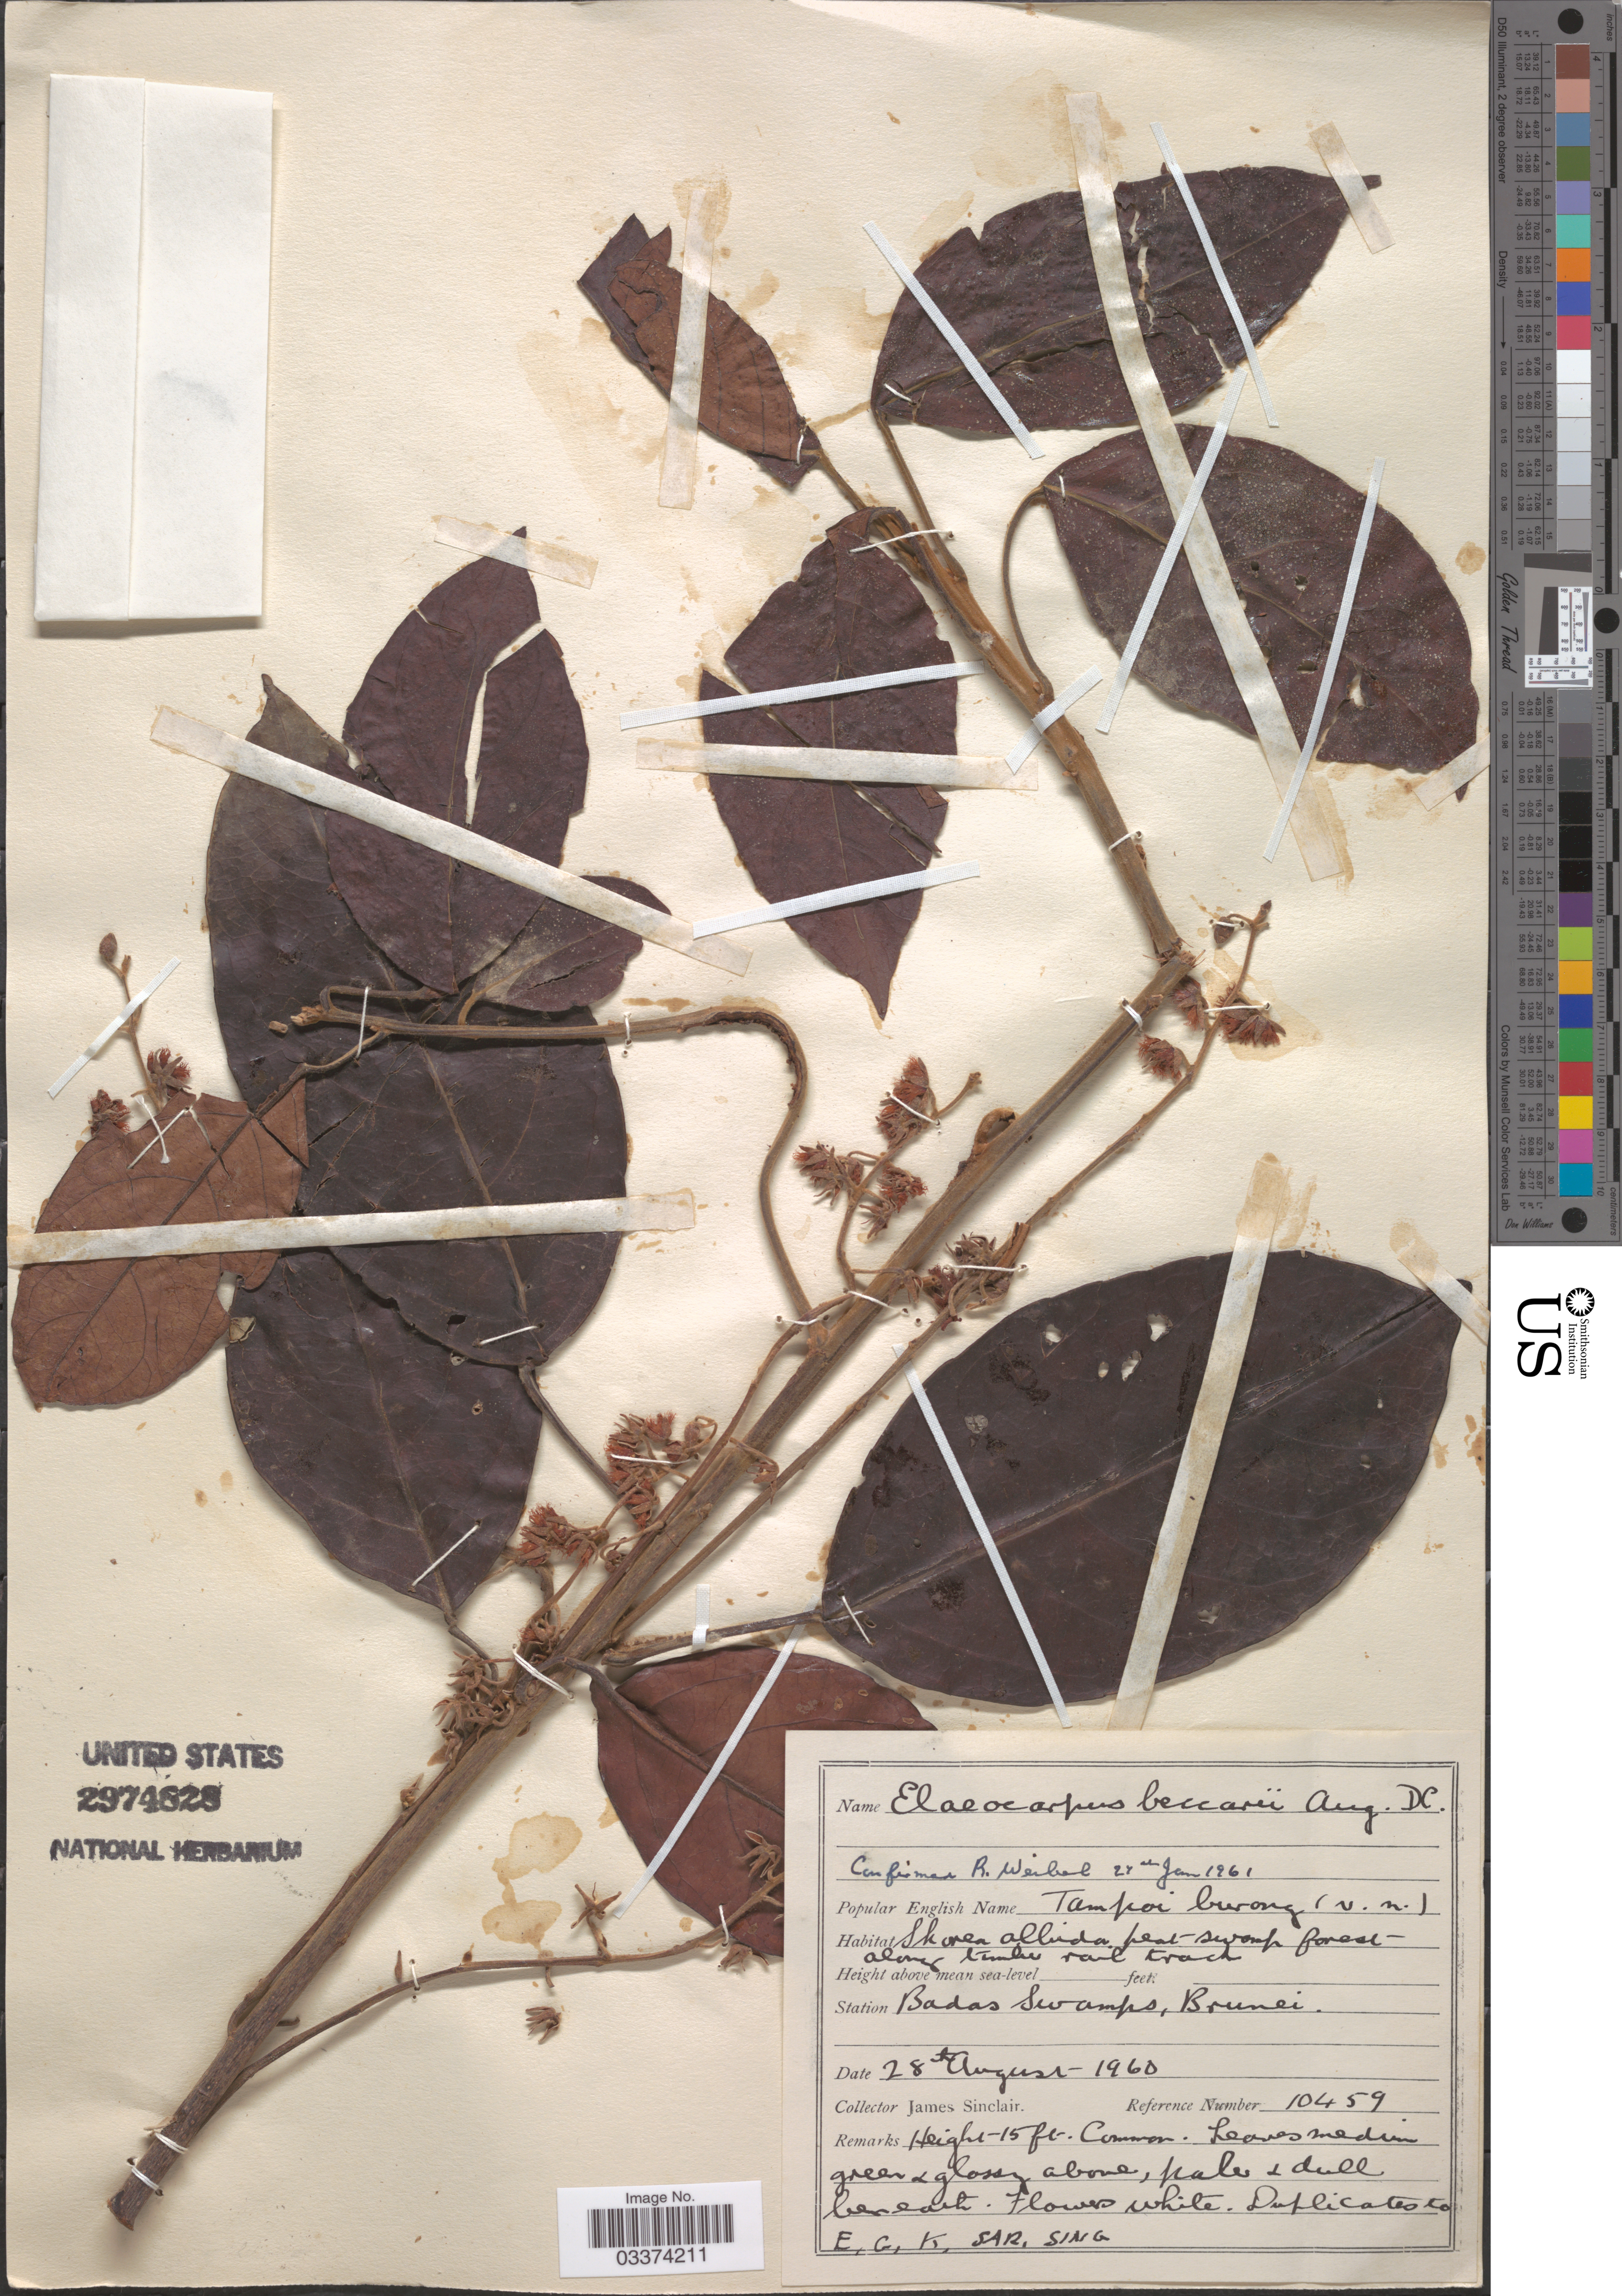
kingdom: Plantae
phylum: Tracheophyta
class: Magnoliopsida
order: Oxalidales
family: Elaeocarpaceae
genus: Elaeocarpus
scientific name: Elaeocarpus beccarii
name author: DC.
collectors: J. Sinclair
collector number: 10459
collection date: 1960-08-28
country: Brunei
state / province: Brunei and Muara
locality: Station Badas Swamps, Brunei.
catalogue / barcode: US 2974828